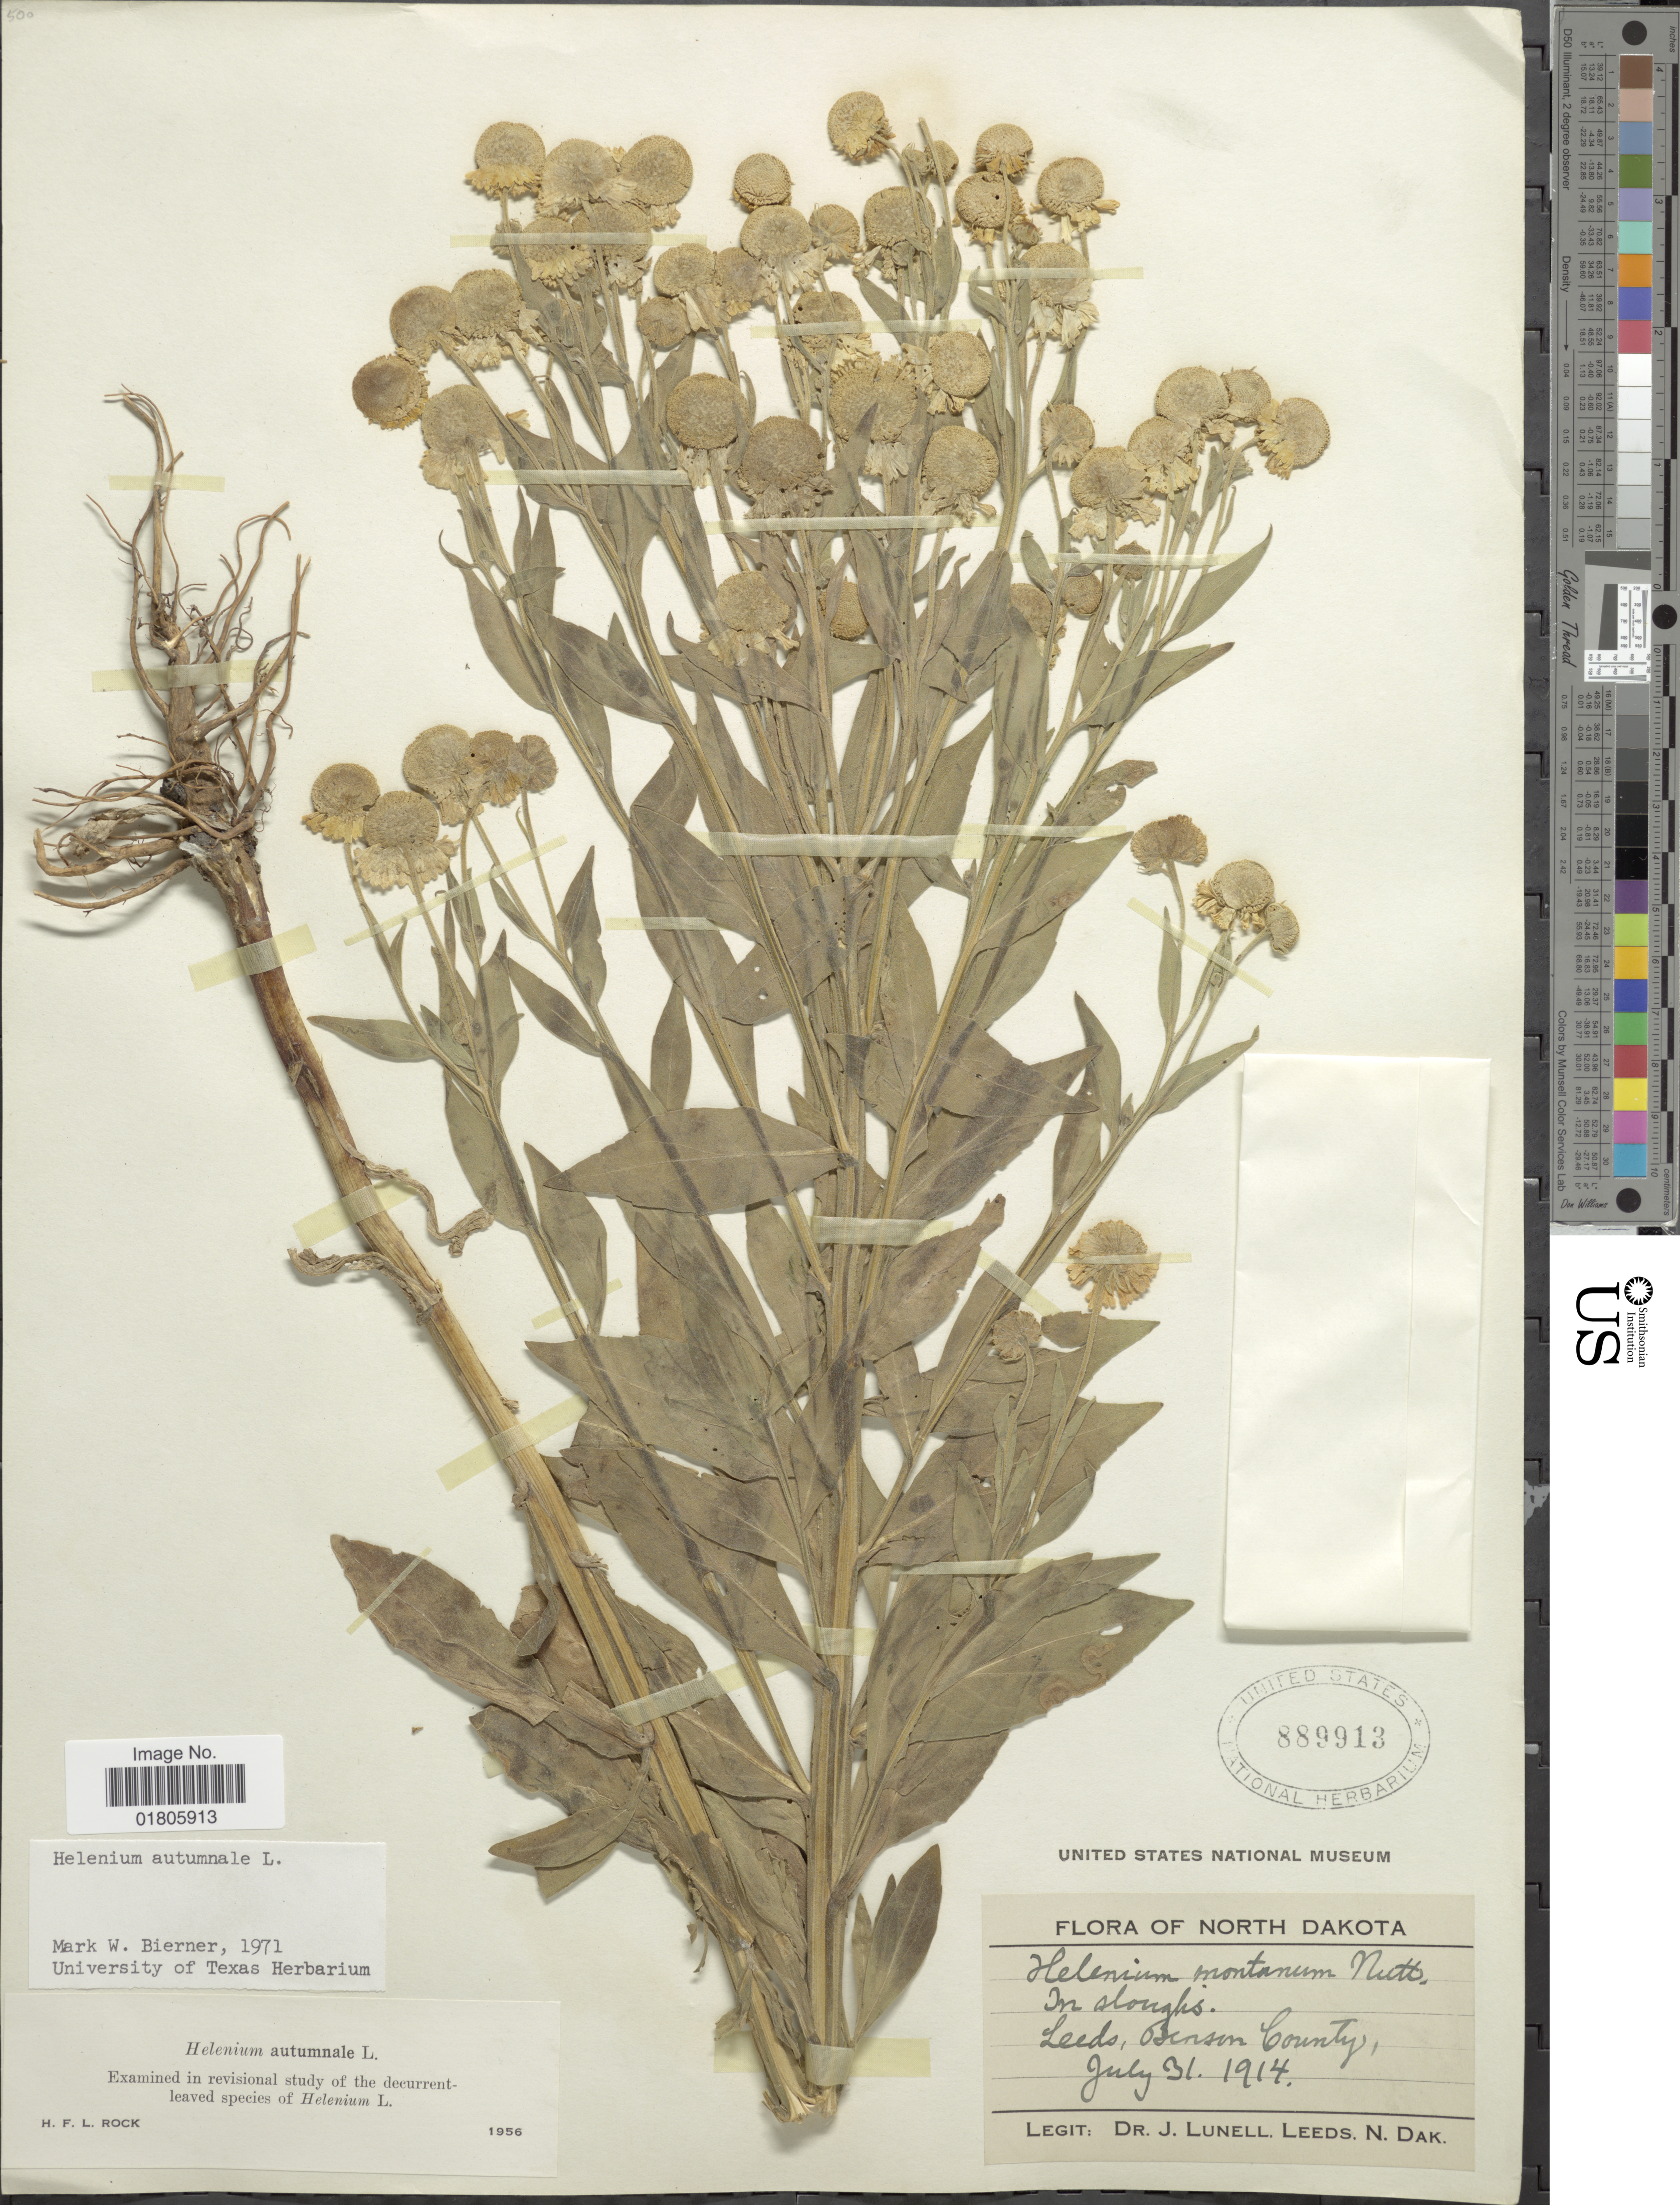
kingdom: Plantae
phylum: Tracheophyta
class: Magnoliopsida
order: Asterales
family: Asteraceae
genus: Helenium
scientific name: Helenium autumnale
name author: L.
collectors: J. Lunell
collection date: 1914-07-31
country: United States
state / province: North Dakota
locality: Leeds, Benson County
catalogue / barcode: US 889913